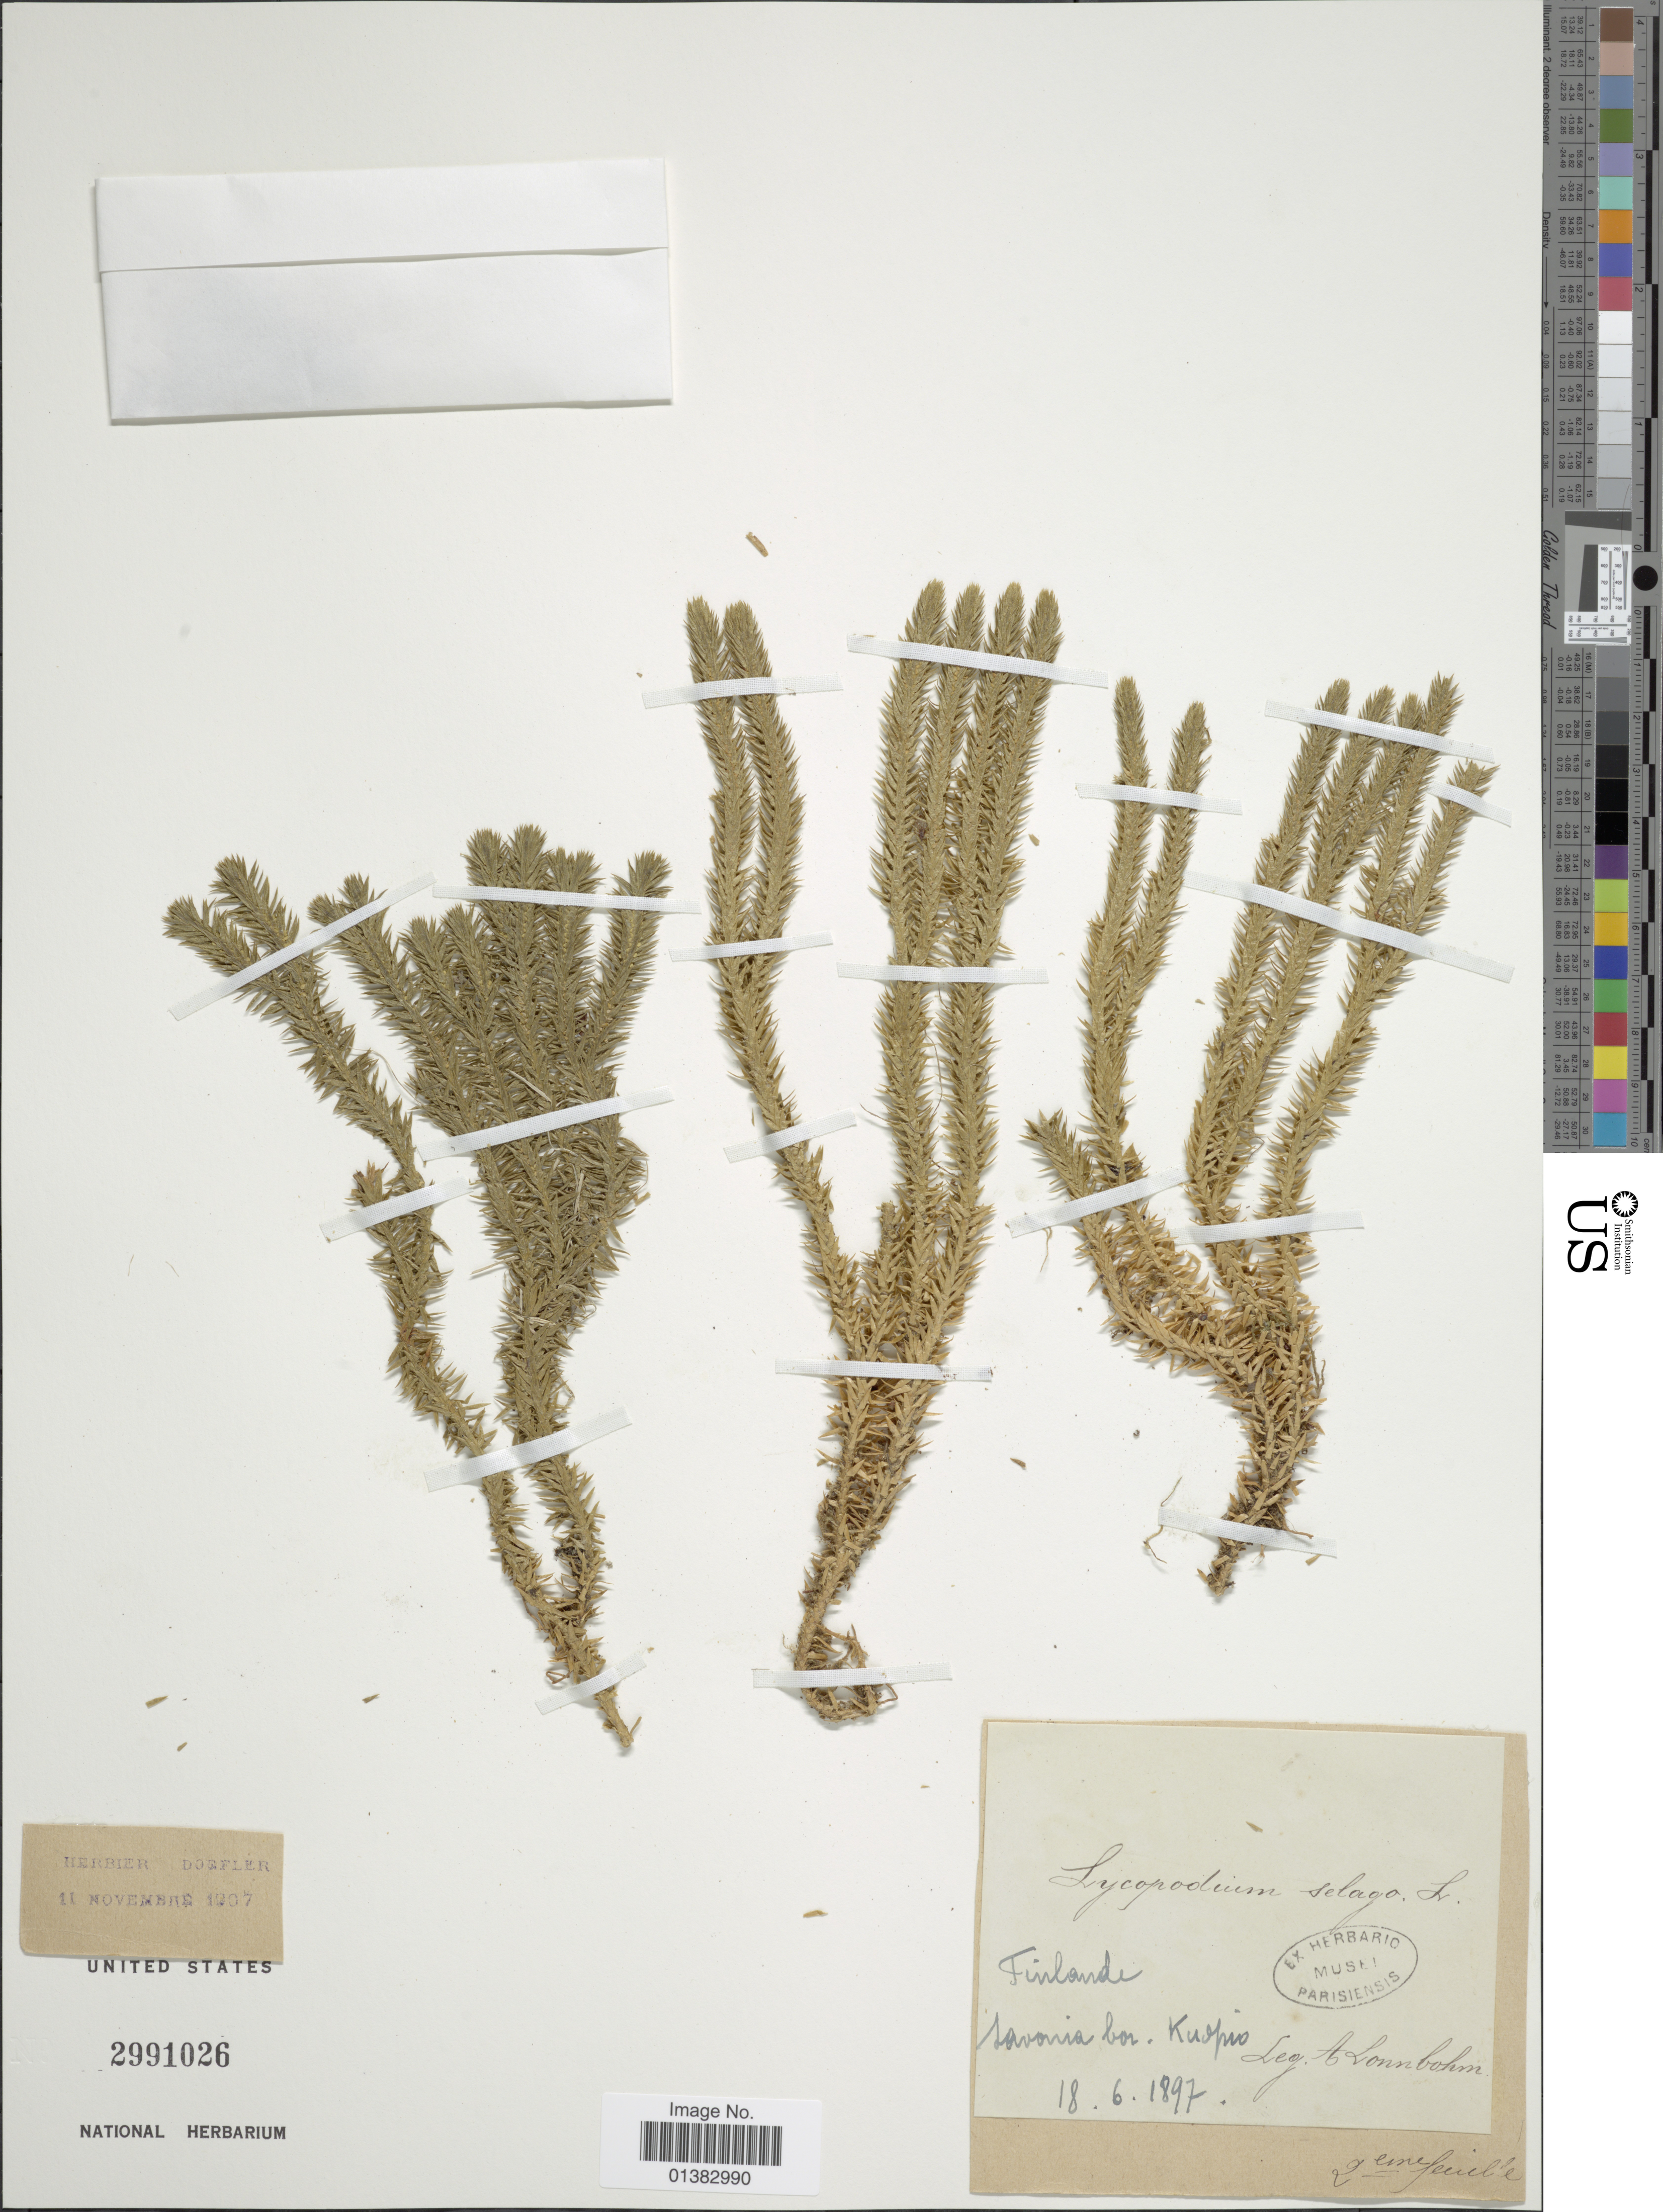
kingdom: Plantae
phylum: Tracheophyta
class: Lycopodiopsida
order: Lycopodiales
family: Lycopodiaceae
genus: Huperzia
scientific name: Huperzia selago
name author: (L.) Bernh. ex Schrank & Mart.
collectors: O. Lönnbohm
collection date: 1897-06-18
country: Finland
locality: Savonia bor. Kuspis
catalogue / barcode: US 2991026